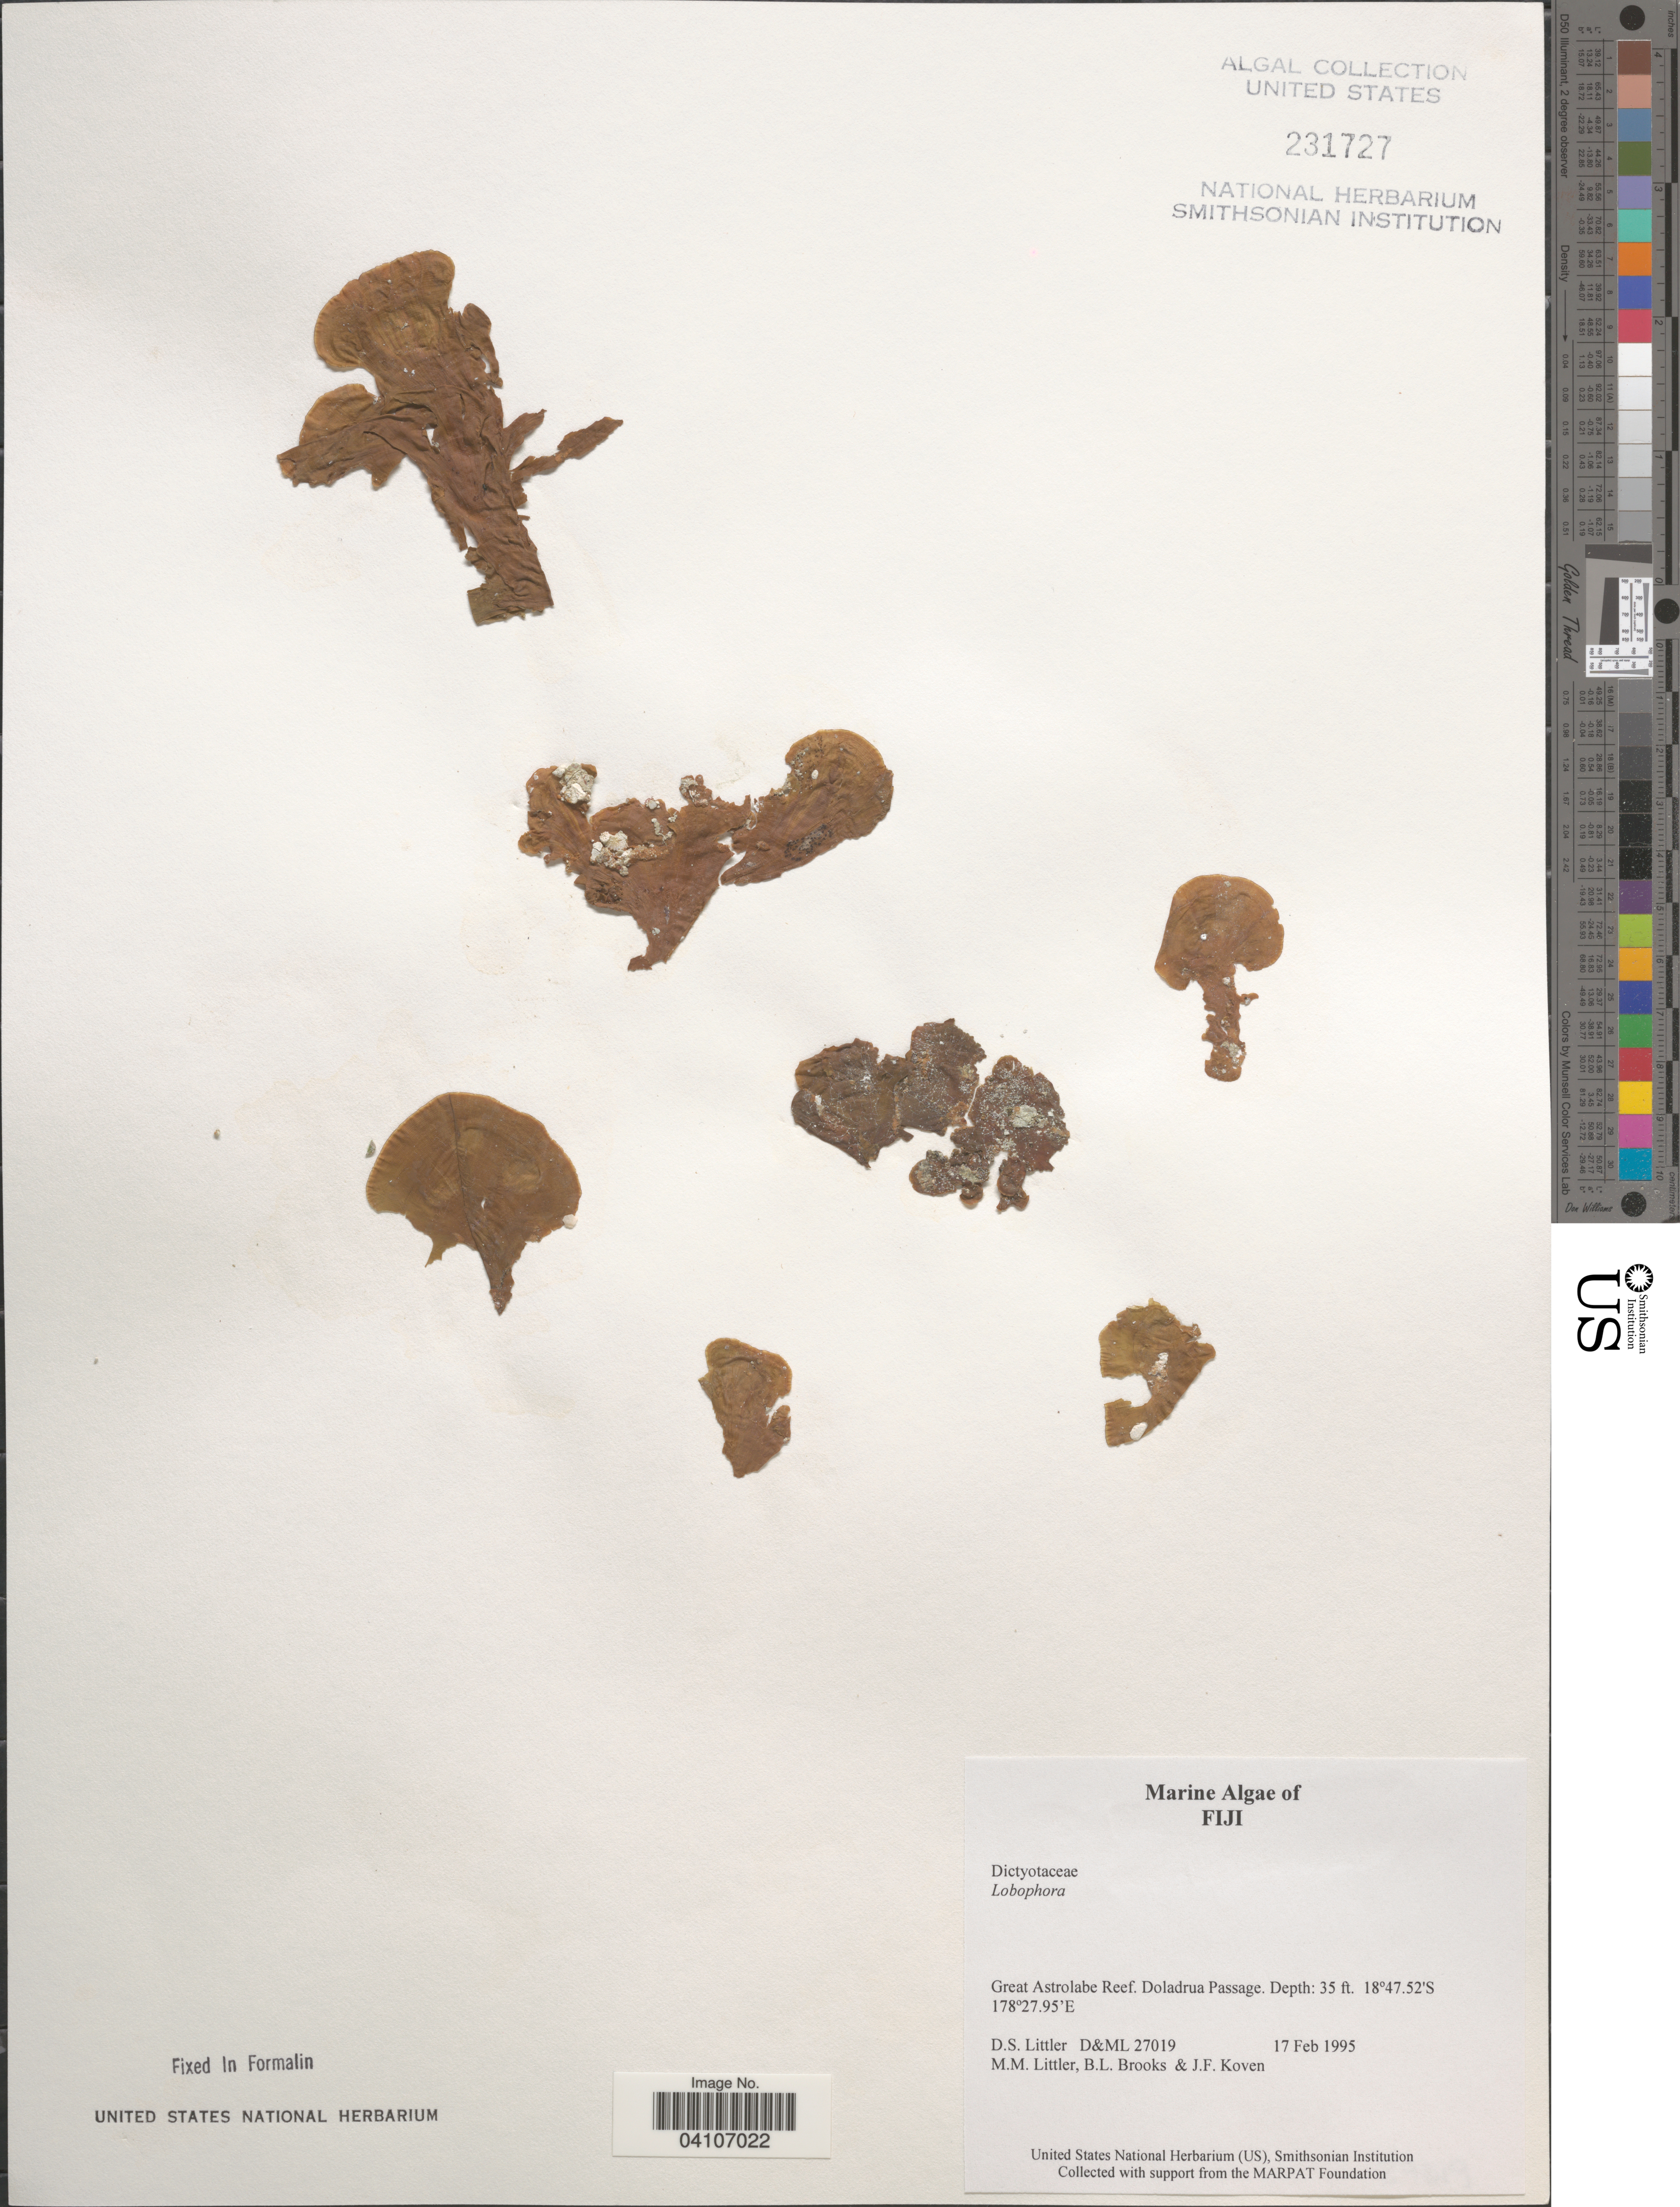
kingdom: Chromista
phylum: Ochrophyta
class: Phaeophyceae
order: Dictyotales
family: Dictyotaceae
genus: Lobophora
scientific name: Lobophora sp.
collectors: D. S. Littler, B. Brooks & J. Koven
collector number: D&ML27019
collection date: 1995-02-17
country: Fiji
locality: Great Astrolabe Reef. Doladrua Passage.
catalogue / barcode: US 231727